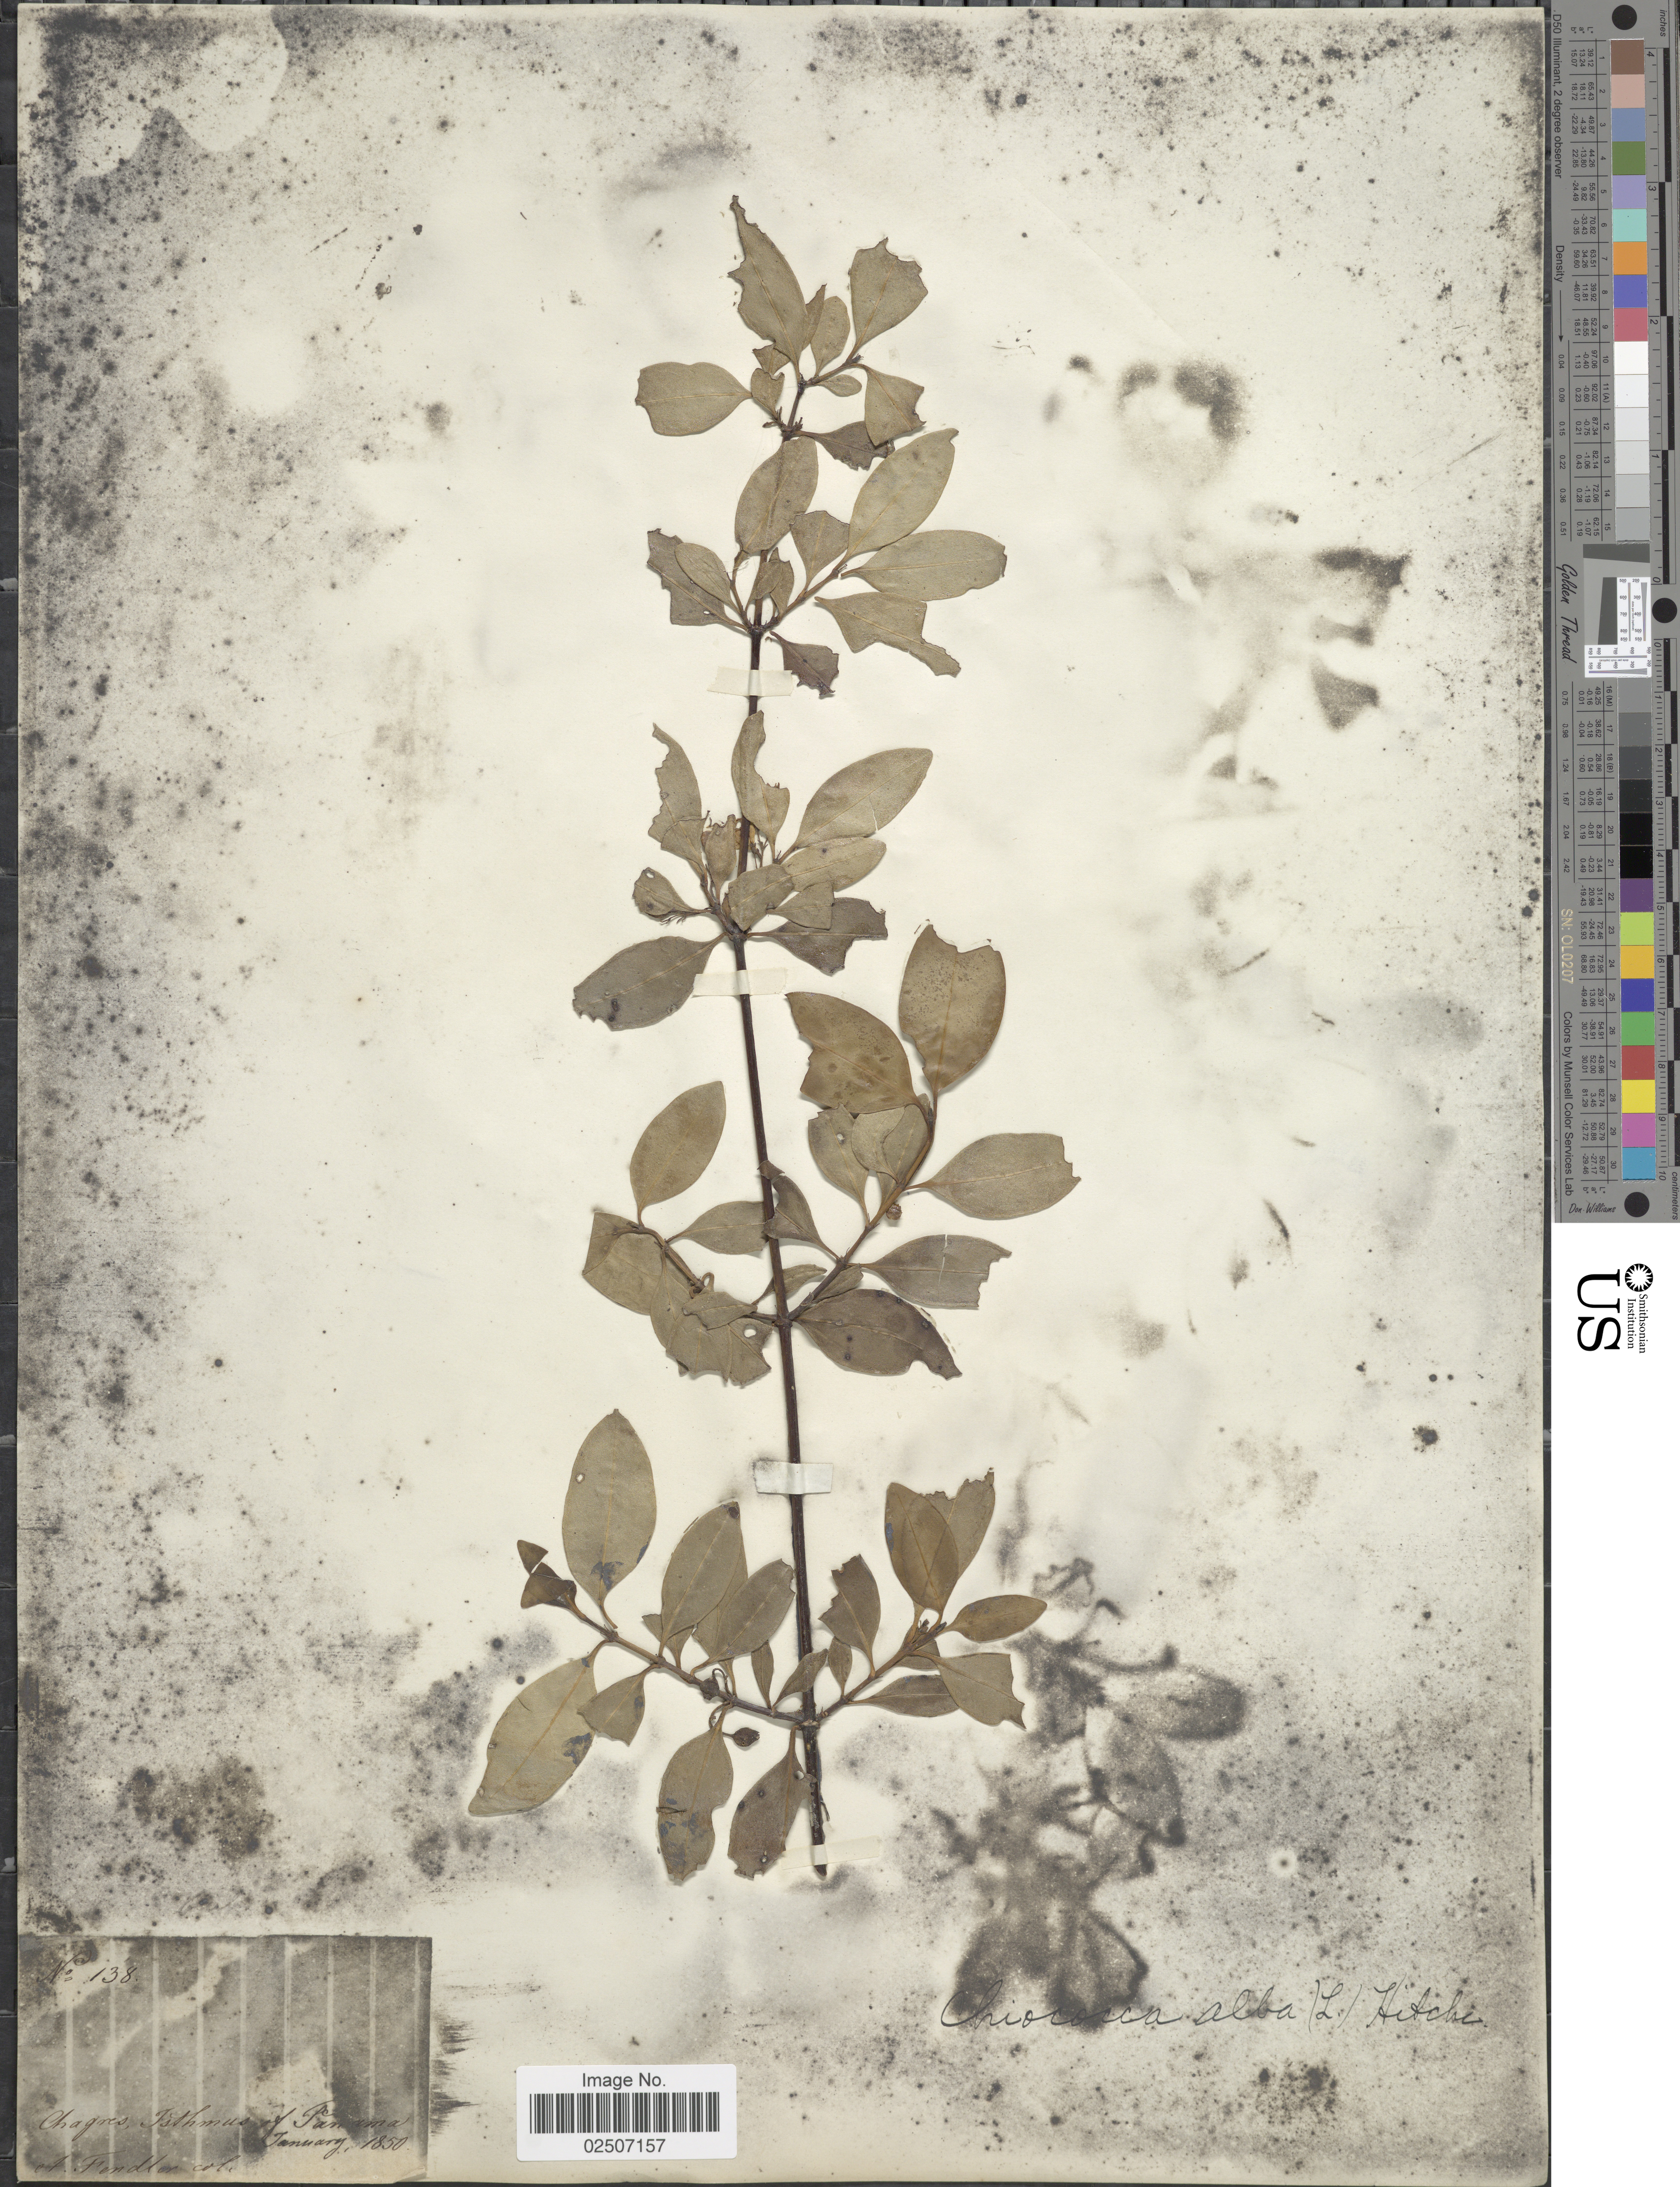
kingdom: Plantae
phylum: Tracheophyta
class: Magnoliopsida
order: Gentianales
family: Rubiaceae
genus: Chiococca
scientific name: Chiococca alba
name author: (L.) Hitchc.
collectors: A. Fendler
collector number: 138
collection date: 1850-01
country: Panama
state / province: Panamá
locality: Chagres, Isthmus of Panama